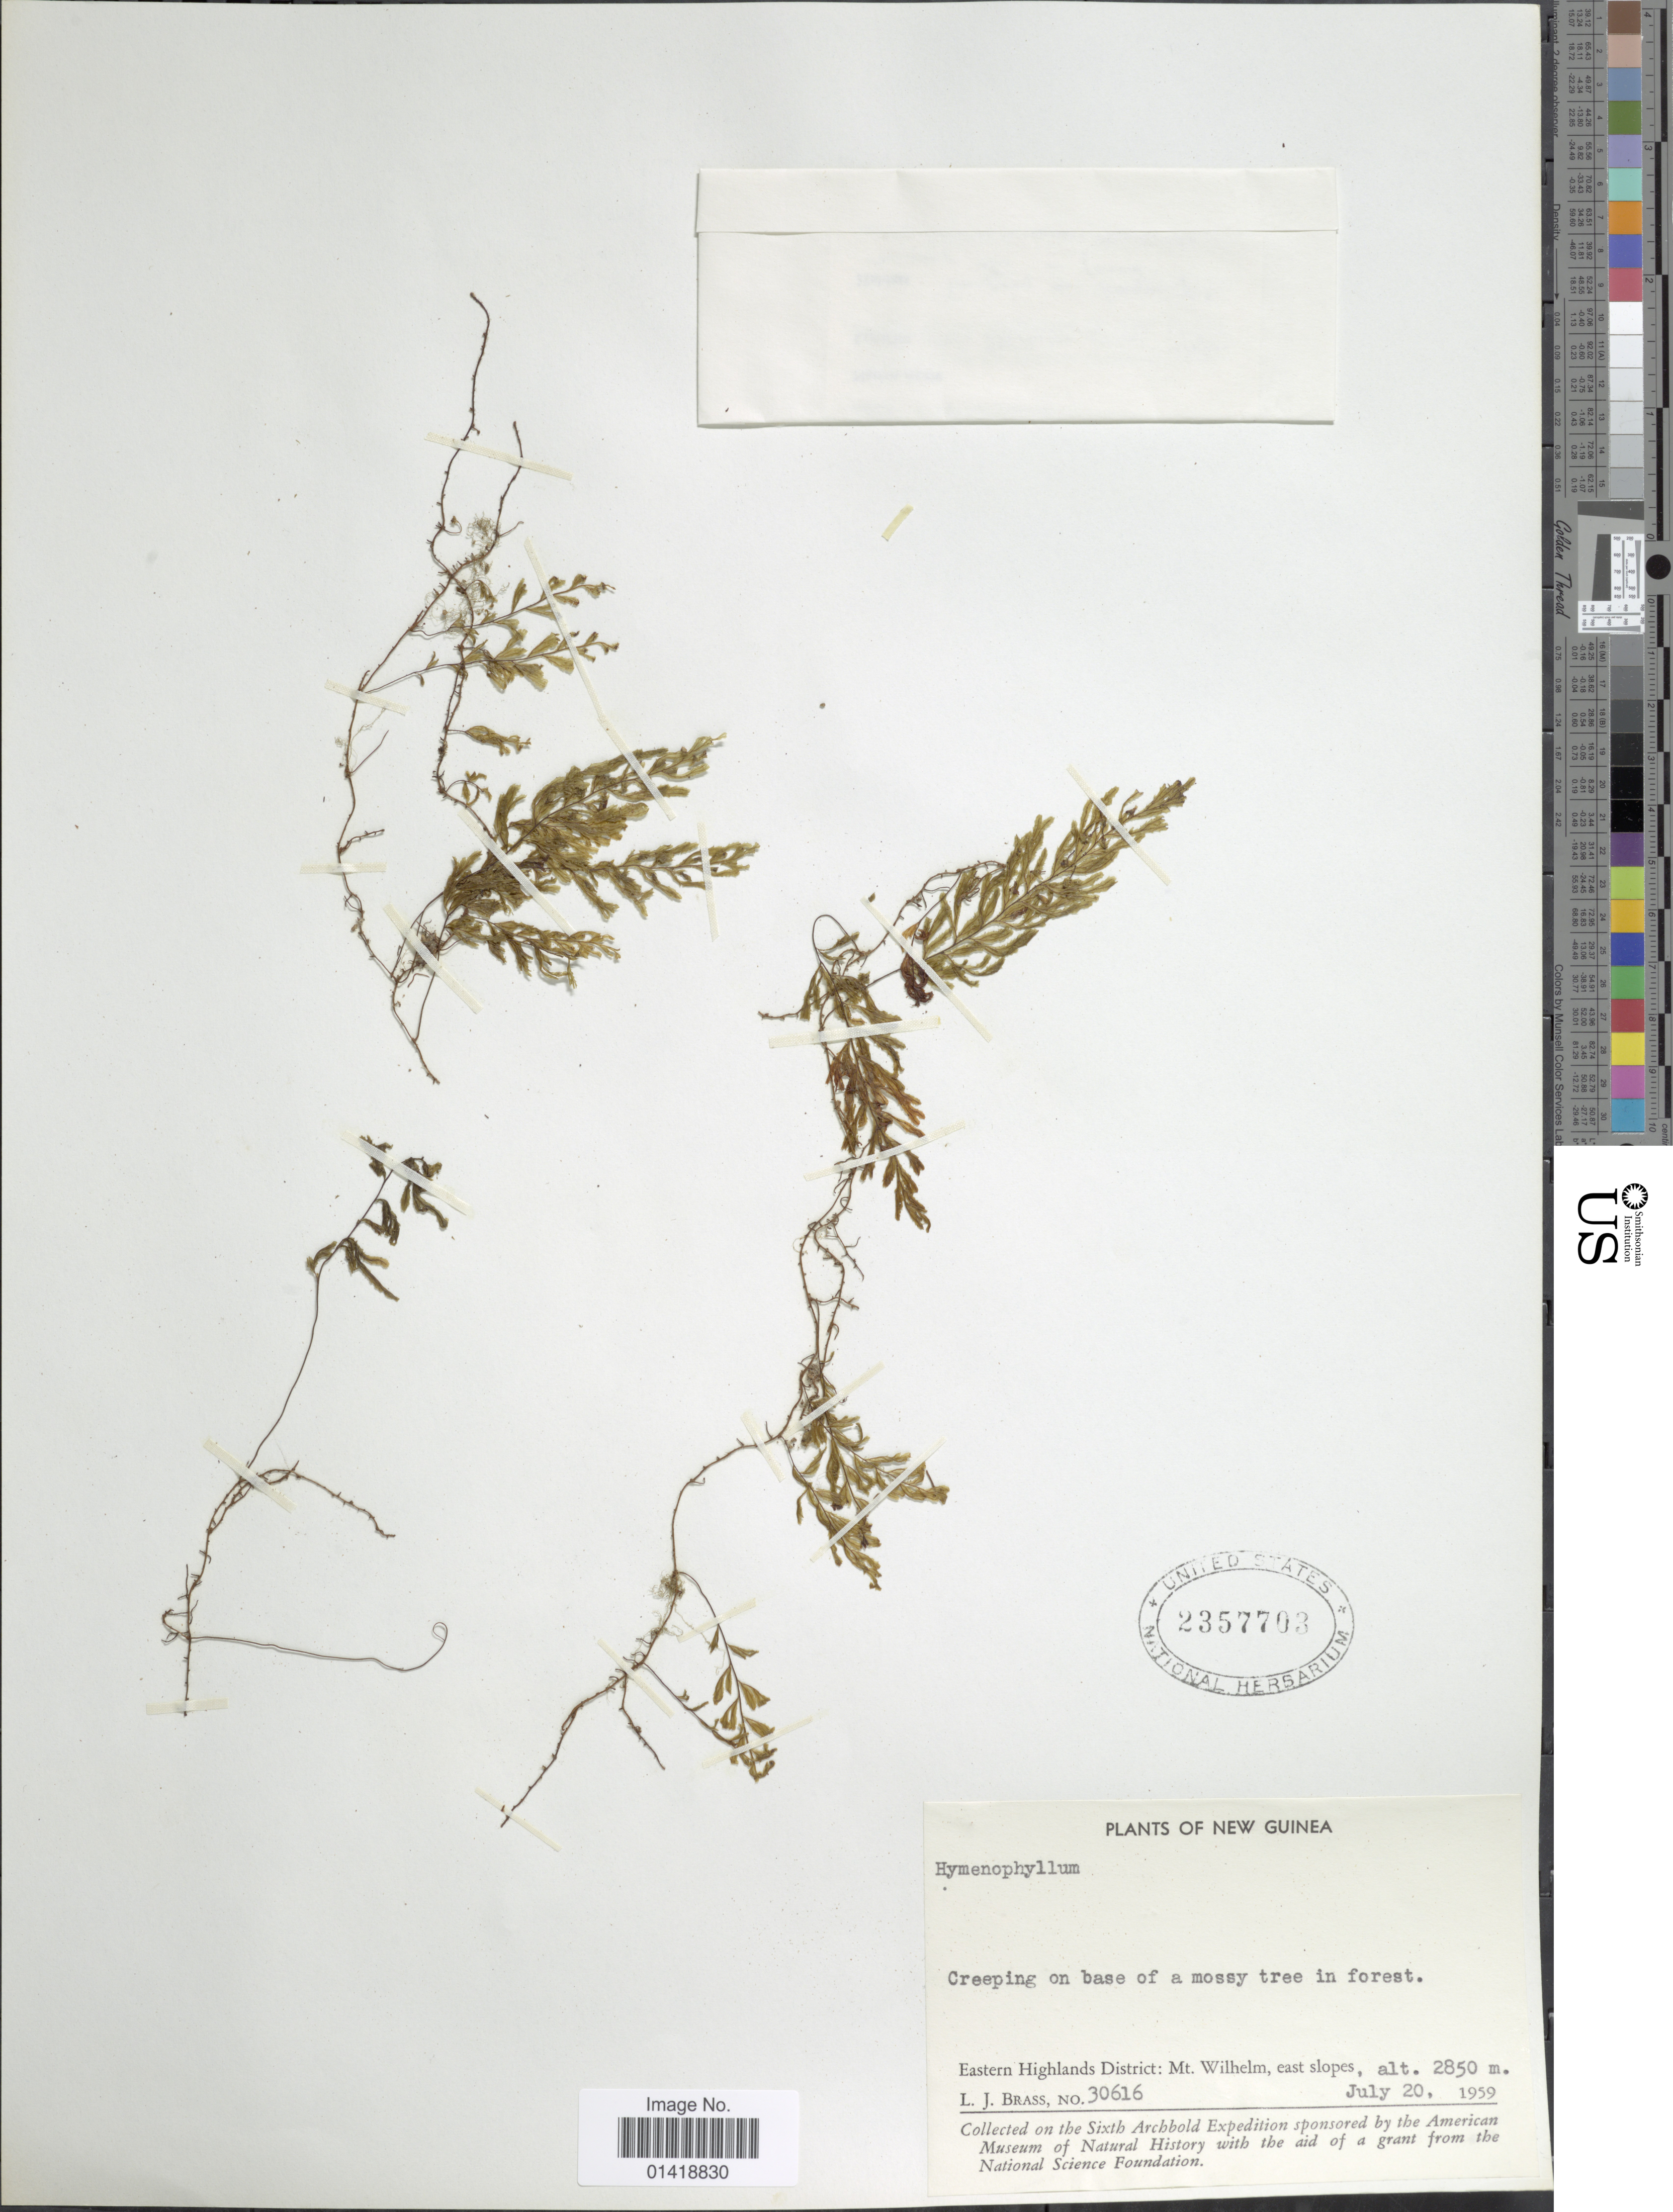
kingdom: Plantae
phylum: Tracheophyta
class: Polypodiopsida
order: Hymenophyllales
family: Hymenophyllaceae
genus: Hymenophyllum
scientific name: Hymenophyllum sp.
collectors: L. J. Brass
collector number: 30616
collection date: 1959-07-20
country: Papua New Guinea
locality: New Guinea. Eastern Highlands District: Mt. Wilhelm, east slopes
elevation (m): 2850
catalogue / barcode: US 2357703